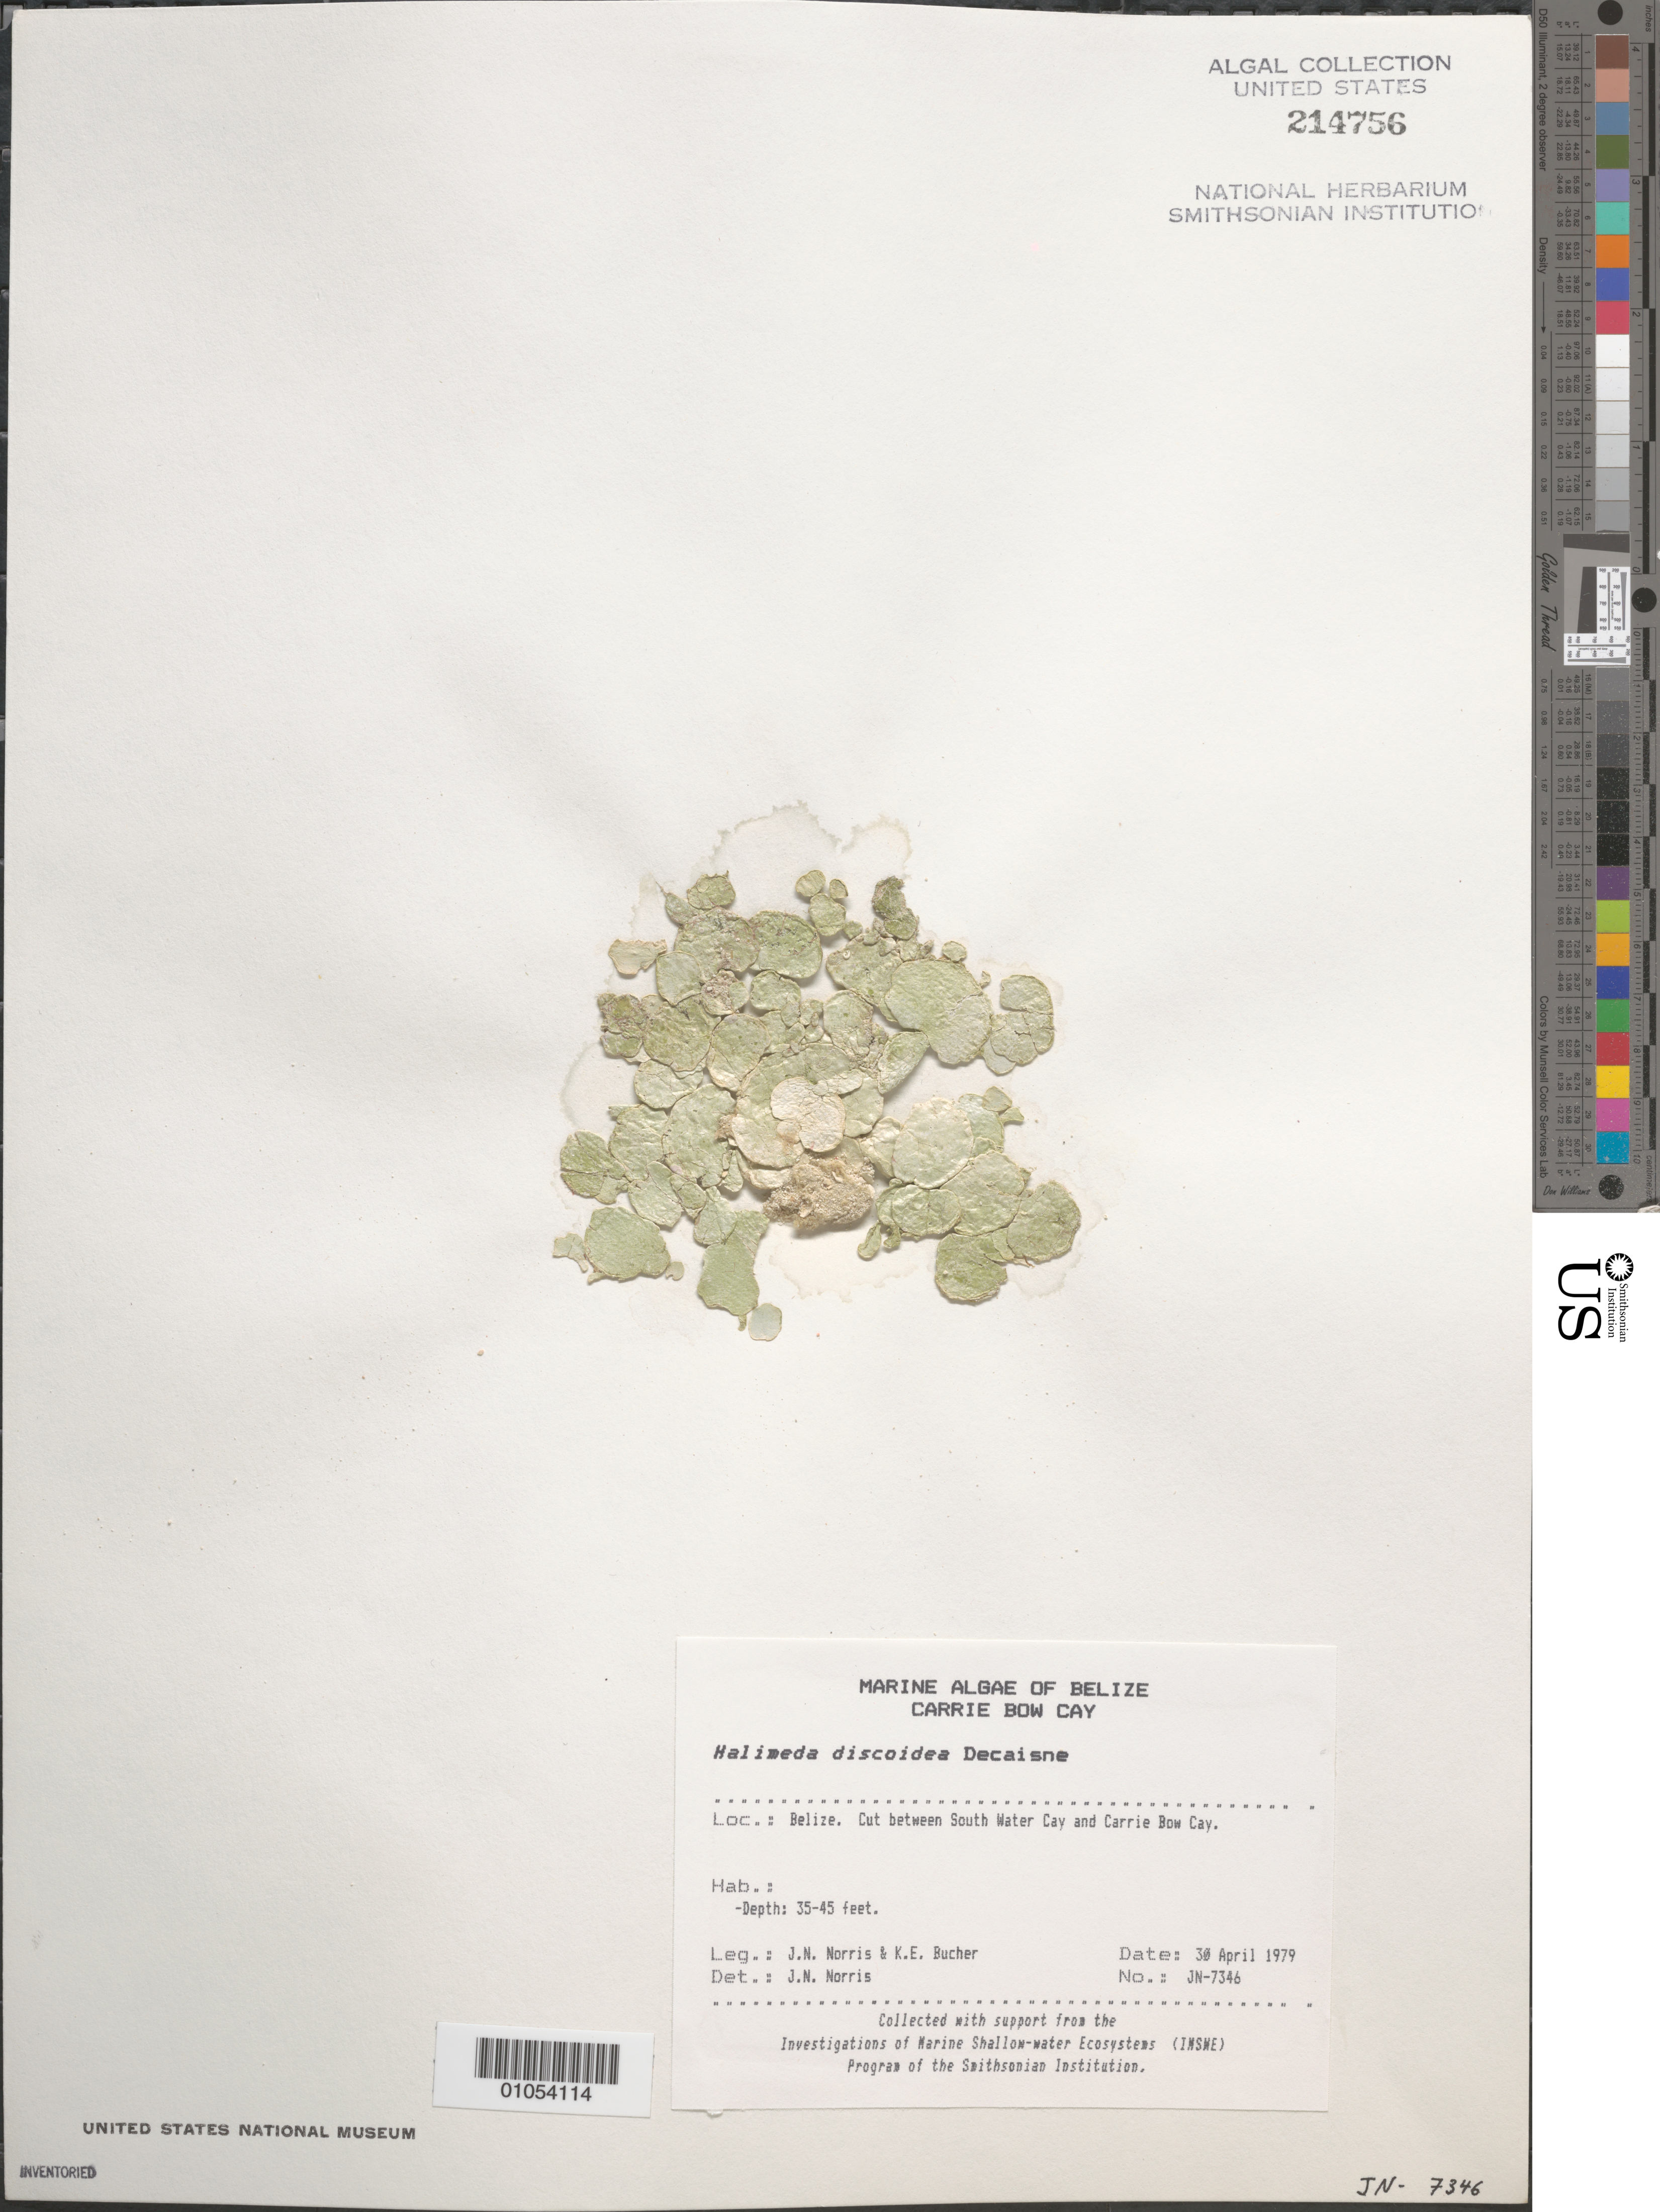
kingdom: Plantae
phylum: Chlorophyta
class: Ulvophyceae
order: Bryopsidales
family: Halimedaceae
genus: Halimeda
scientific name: Halimeda discoidea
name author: Decne.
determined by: Norris, James N.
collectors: J. N. Norris & K. E. Bucher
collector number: JN-7346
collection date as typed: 30 Apr 1979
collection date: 1979-04-30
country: Belize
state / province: Stann Creek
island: Carrie Bow Cay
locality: Cut between South Water Cay and Carrie Bow Cay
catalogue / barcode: US 214756